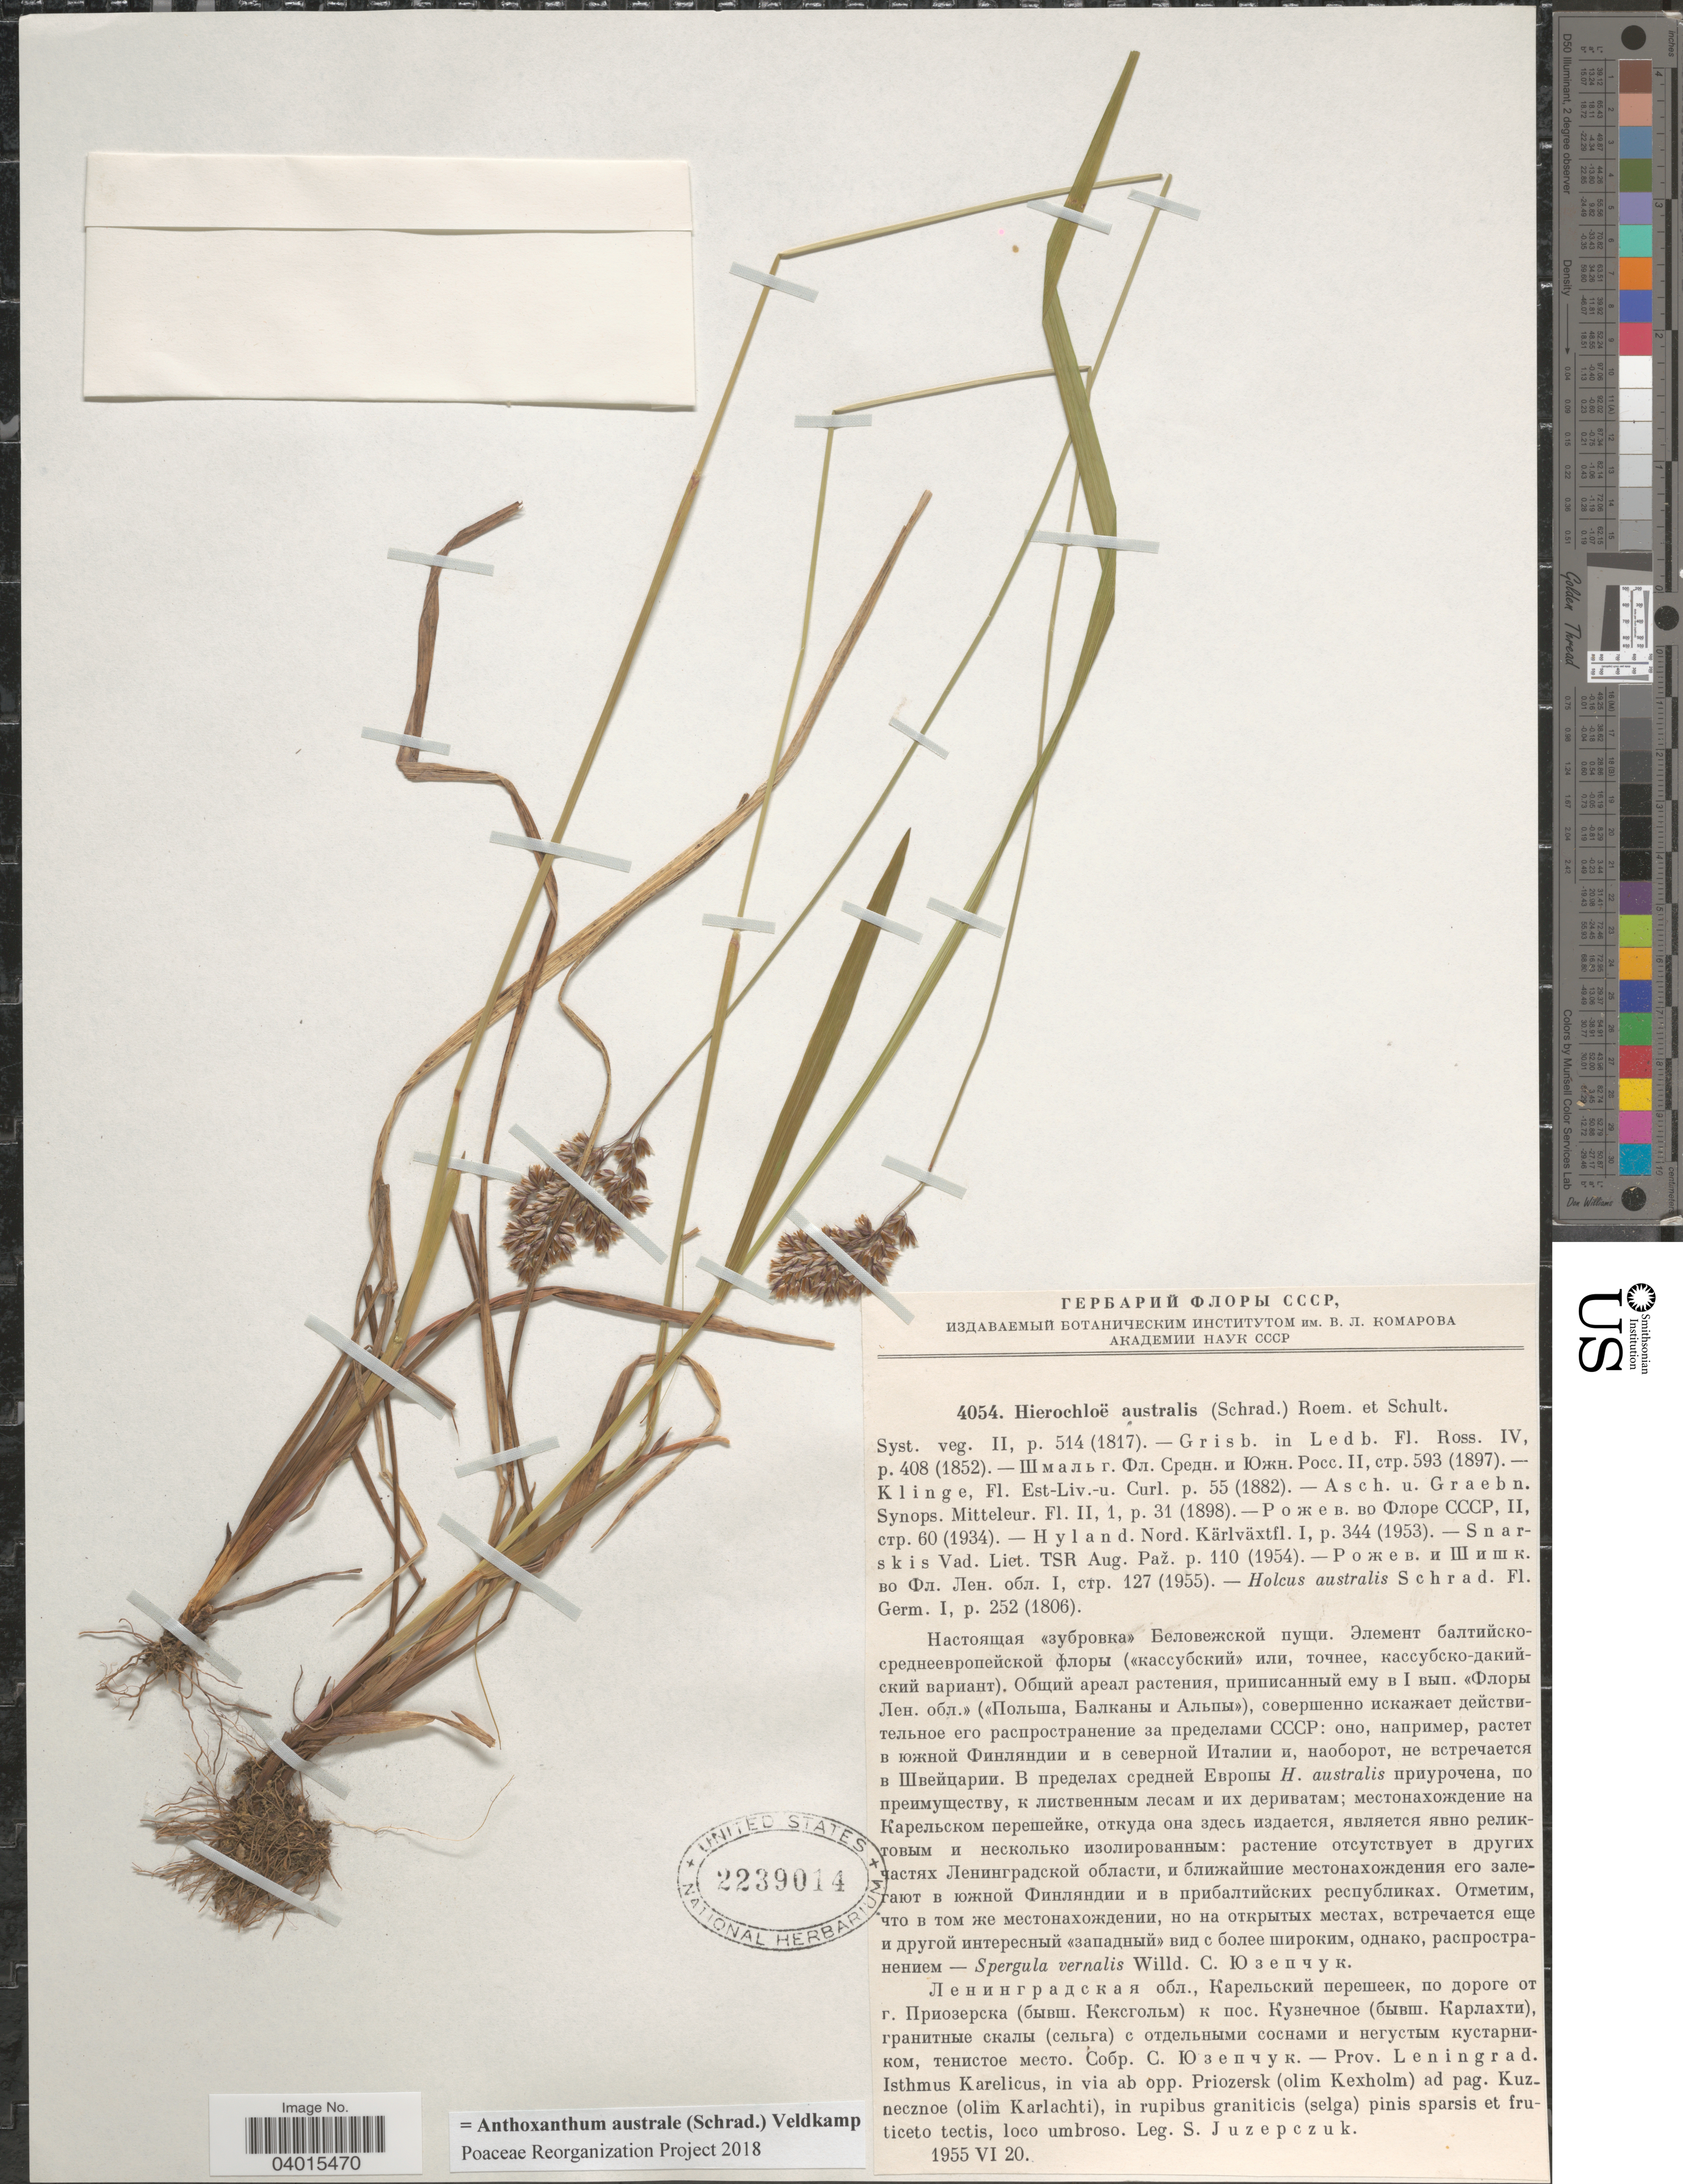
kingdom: Plantae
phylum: Tracheophyta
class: Liliopsida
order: Poales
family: Poaceae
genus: Anthoxanthum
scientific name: Anthoxanthum australe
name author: (Schrad.) Veldkamp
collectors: S. V. Juzepczuk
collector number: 4054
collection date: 1955-06-20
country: Russian Federation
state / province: Leningrad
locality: Prov. Leningrad. Isthmus Karelicus, in via ab opp. Priozersk (olim Kexholm) ad pag. Kuznecznoe (olim Karlachti).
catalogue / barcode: US 2239014